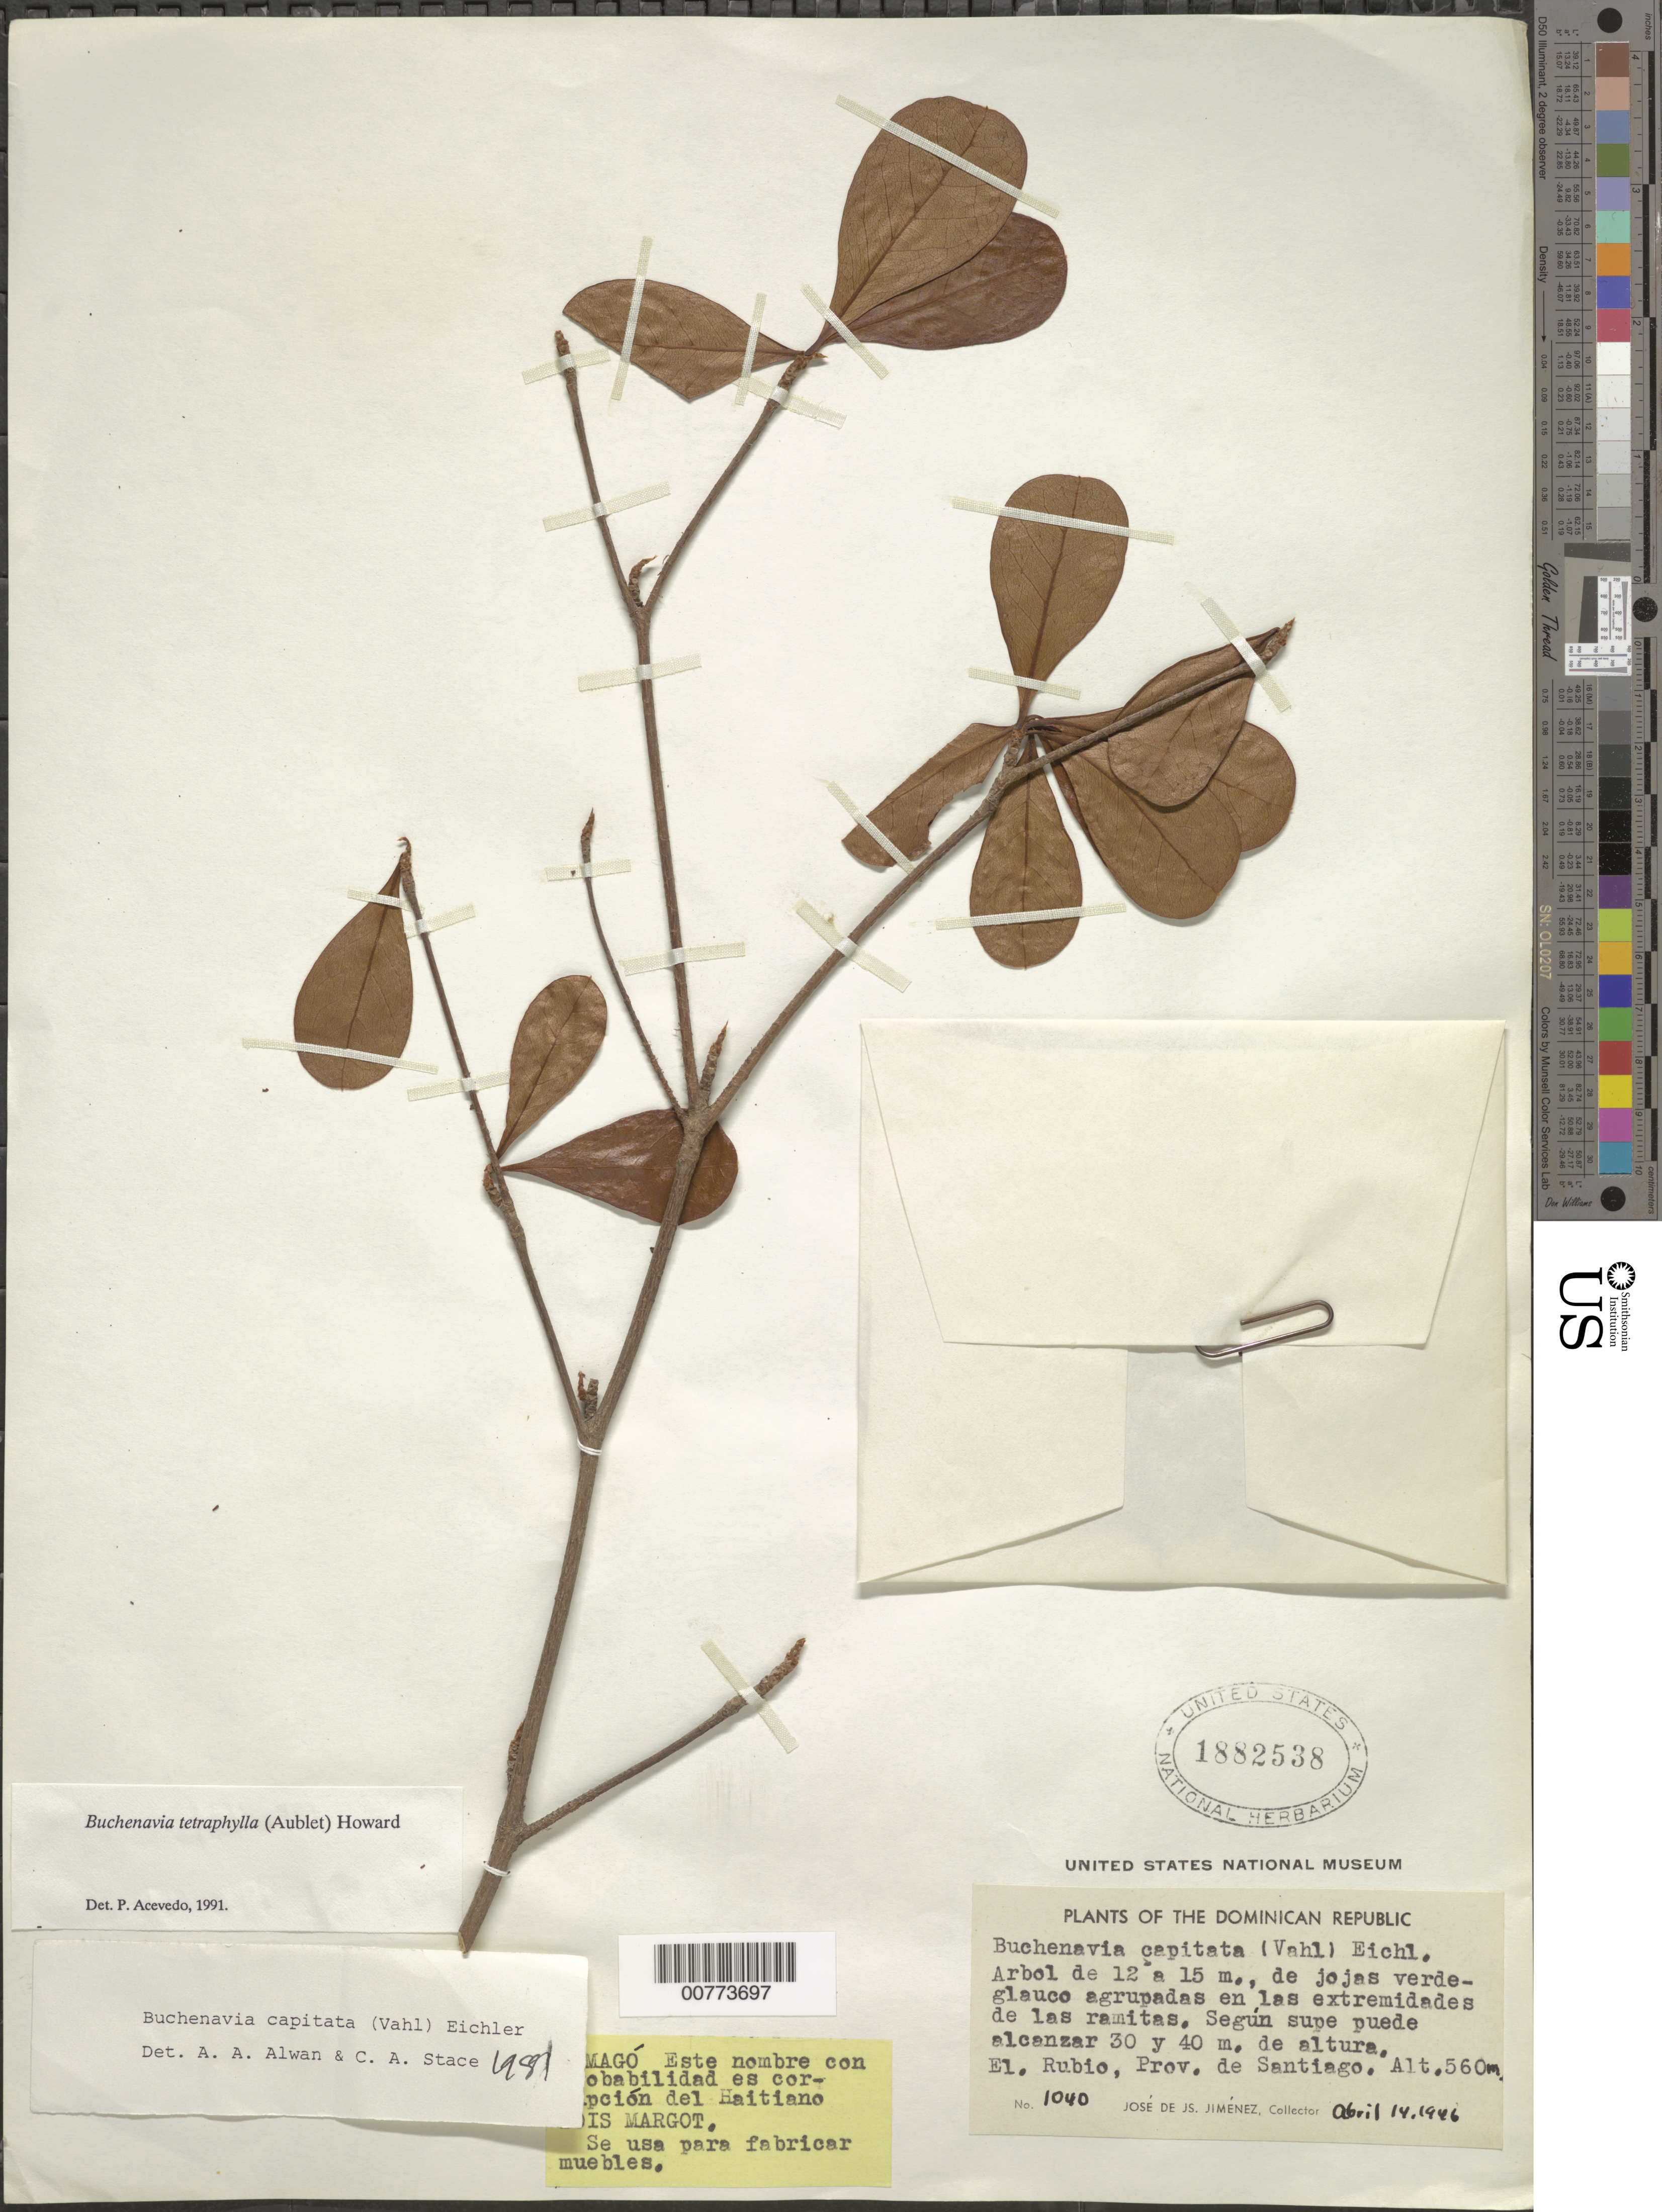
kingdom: Plantae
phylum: Tracheophyta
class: Magnoliopsida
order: Myrtales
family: Combretaceae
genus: Terminalia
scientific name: Terminalia tetraphylla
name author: (Aubl.) Gere & Boatwr.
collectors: J. J. Jiménez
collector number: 1040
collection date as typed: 14 Apr 1946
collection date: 1946-04-14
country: Dominican Republic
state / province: Santiago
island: Hispaniola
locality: El Rubio.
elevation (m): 560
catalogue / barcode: US 1882538